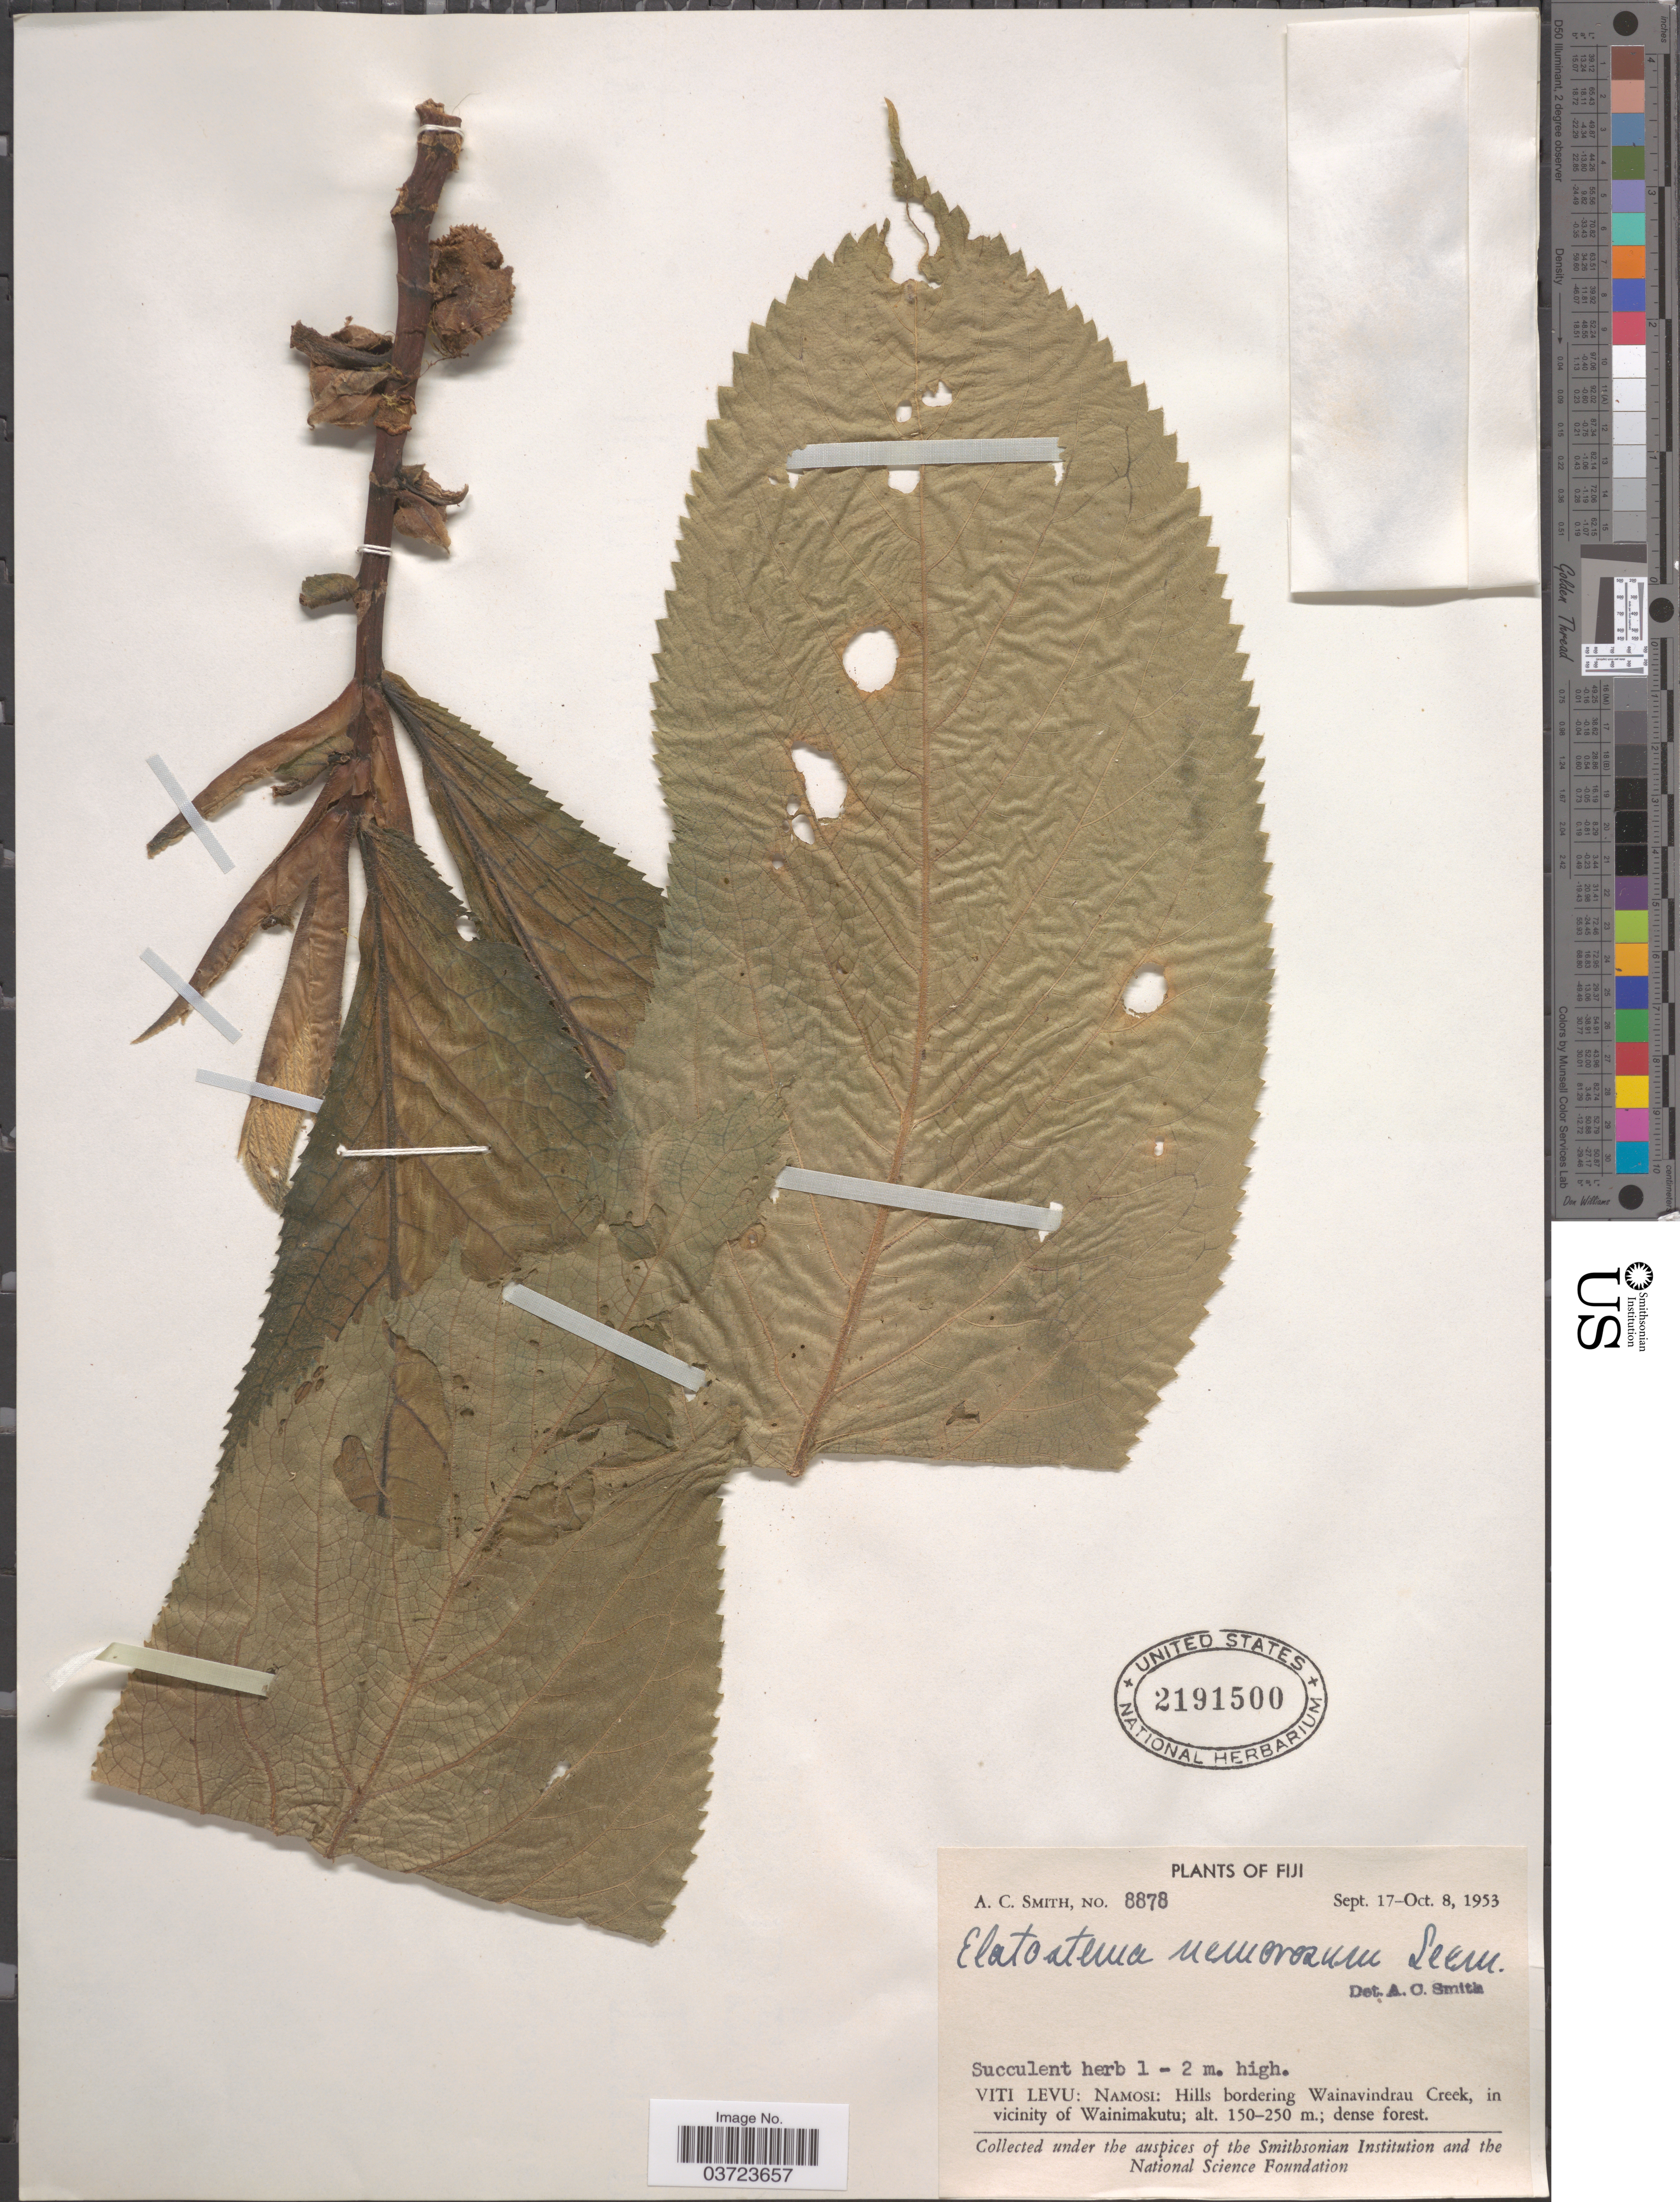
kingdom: Plantae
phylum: Tracheophyta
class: Magnoliopsida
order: Rosales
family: Urticaceae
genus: Elatostema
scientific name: Elatostema nemorosum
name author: Seem.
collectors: A. C. Smith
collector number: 8878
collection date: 1953-09-17/1953-10-08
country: Fiji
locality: Viti Levu: Namosi: Hills bordering Wainavindrau Creek, in vicinity of Wainimakutu.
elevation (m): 150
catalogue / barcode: US 2191500